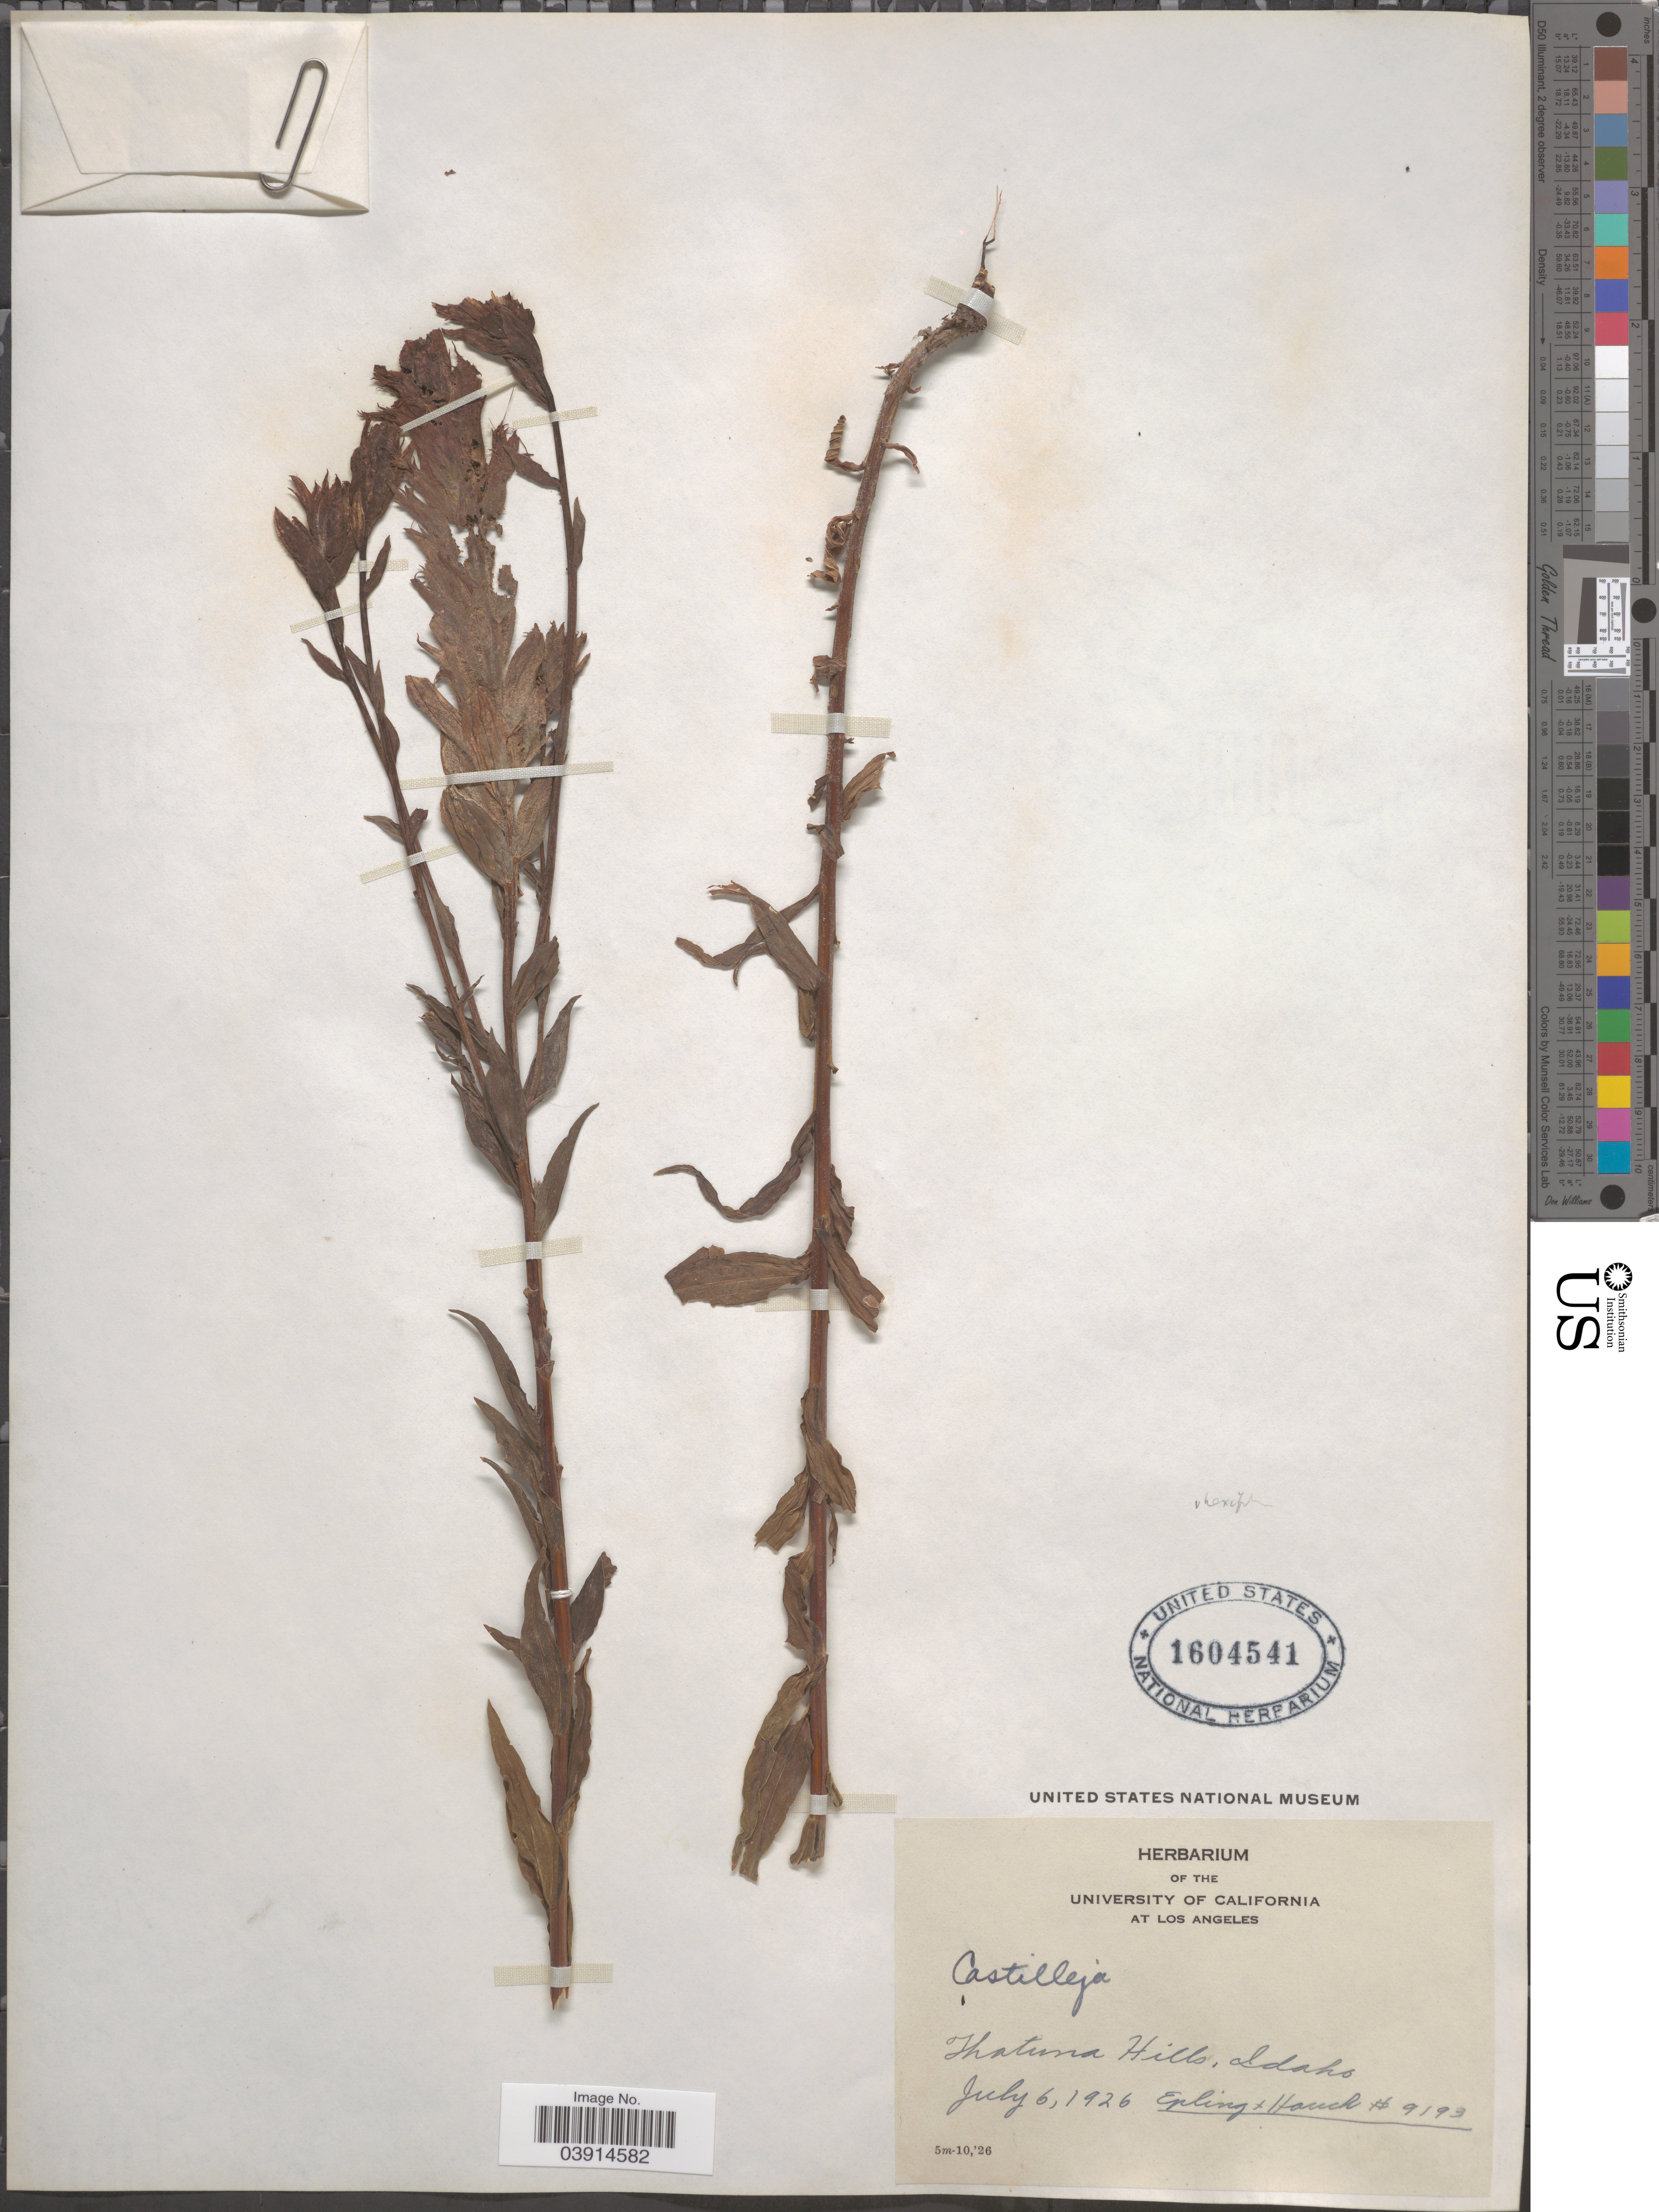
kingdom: Plantae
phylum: Tracheophyta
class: Magnoliopsida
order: Lamiales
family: Orobanchaceae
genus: Castilleja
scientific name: Castilleja sp.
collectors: -- Epling & -. Hauch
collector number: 9193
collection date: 1926-07-06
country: United States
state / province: Idaho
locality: Thatuna Hills.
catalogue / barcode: US 1604541